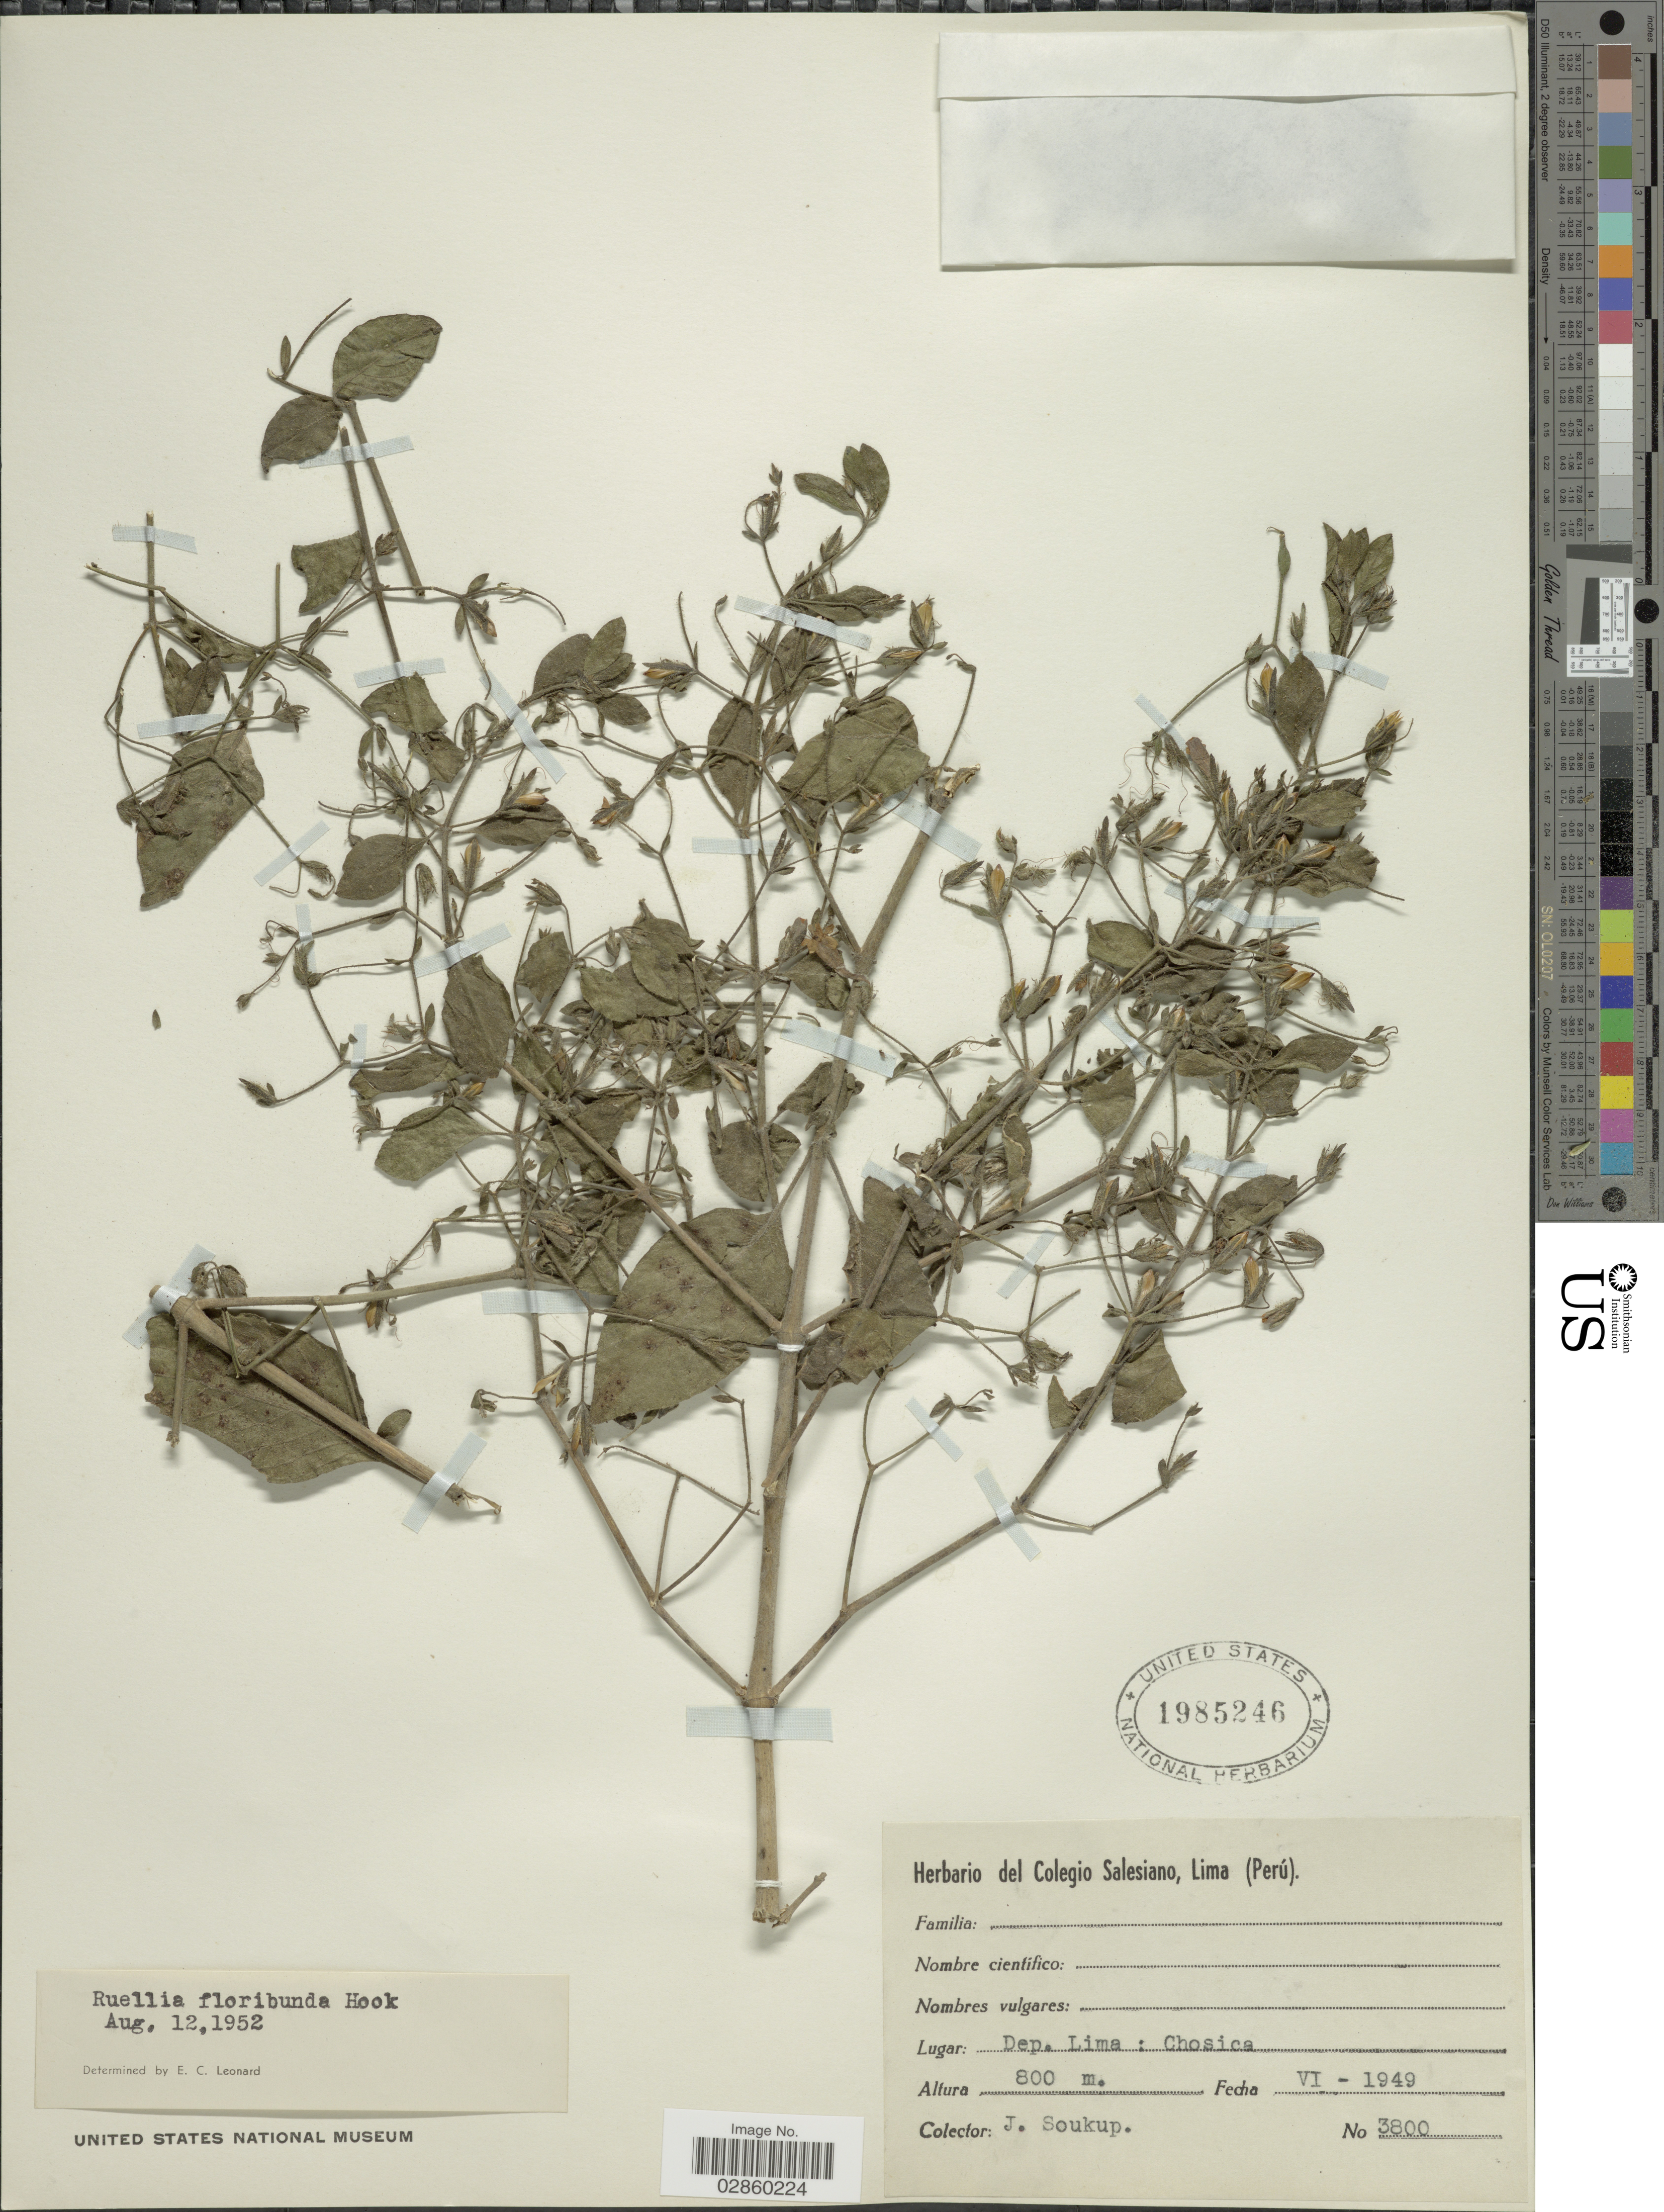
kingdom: Plantae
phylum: Tracheophyta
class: Magnoliopsida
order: Lamiales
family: Acanthaceae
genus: Ruellia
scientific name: Ruellia floribunda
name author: Hook.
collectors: J. Soukup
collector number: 3800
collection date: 1949-06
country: Peru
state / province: Lima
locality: Dep. Lima, Chosica.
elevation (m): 800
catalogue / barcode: US 1985246